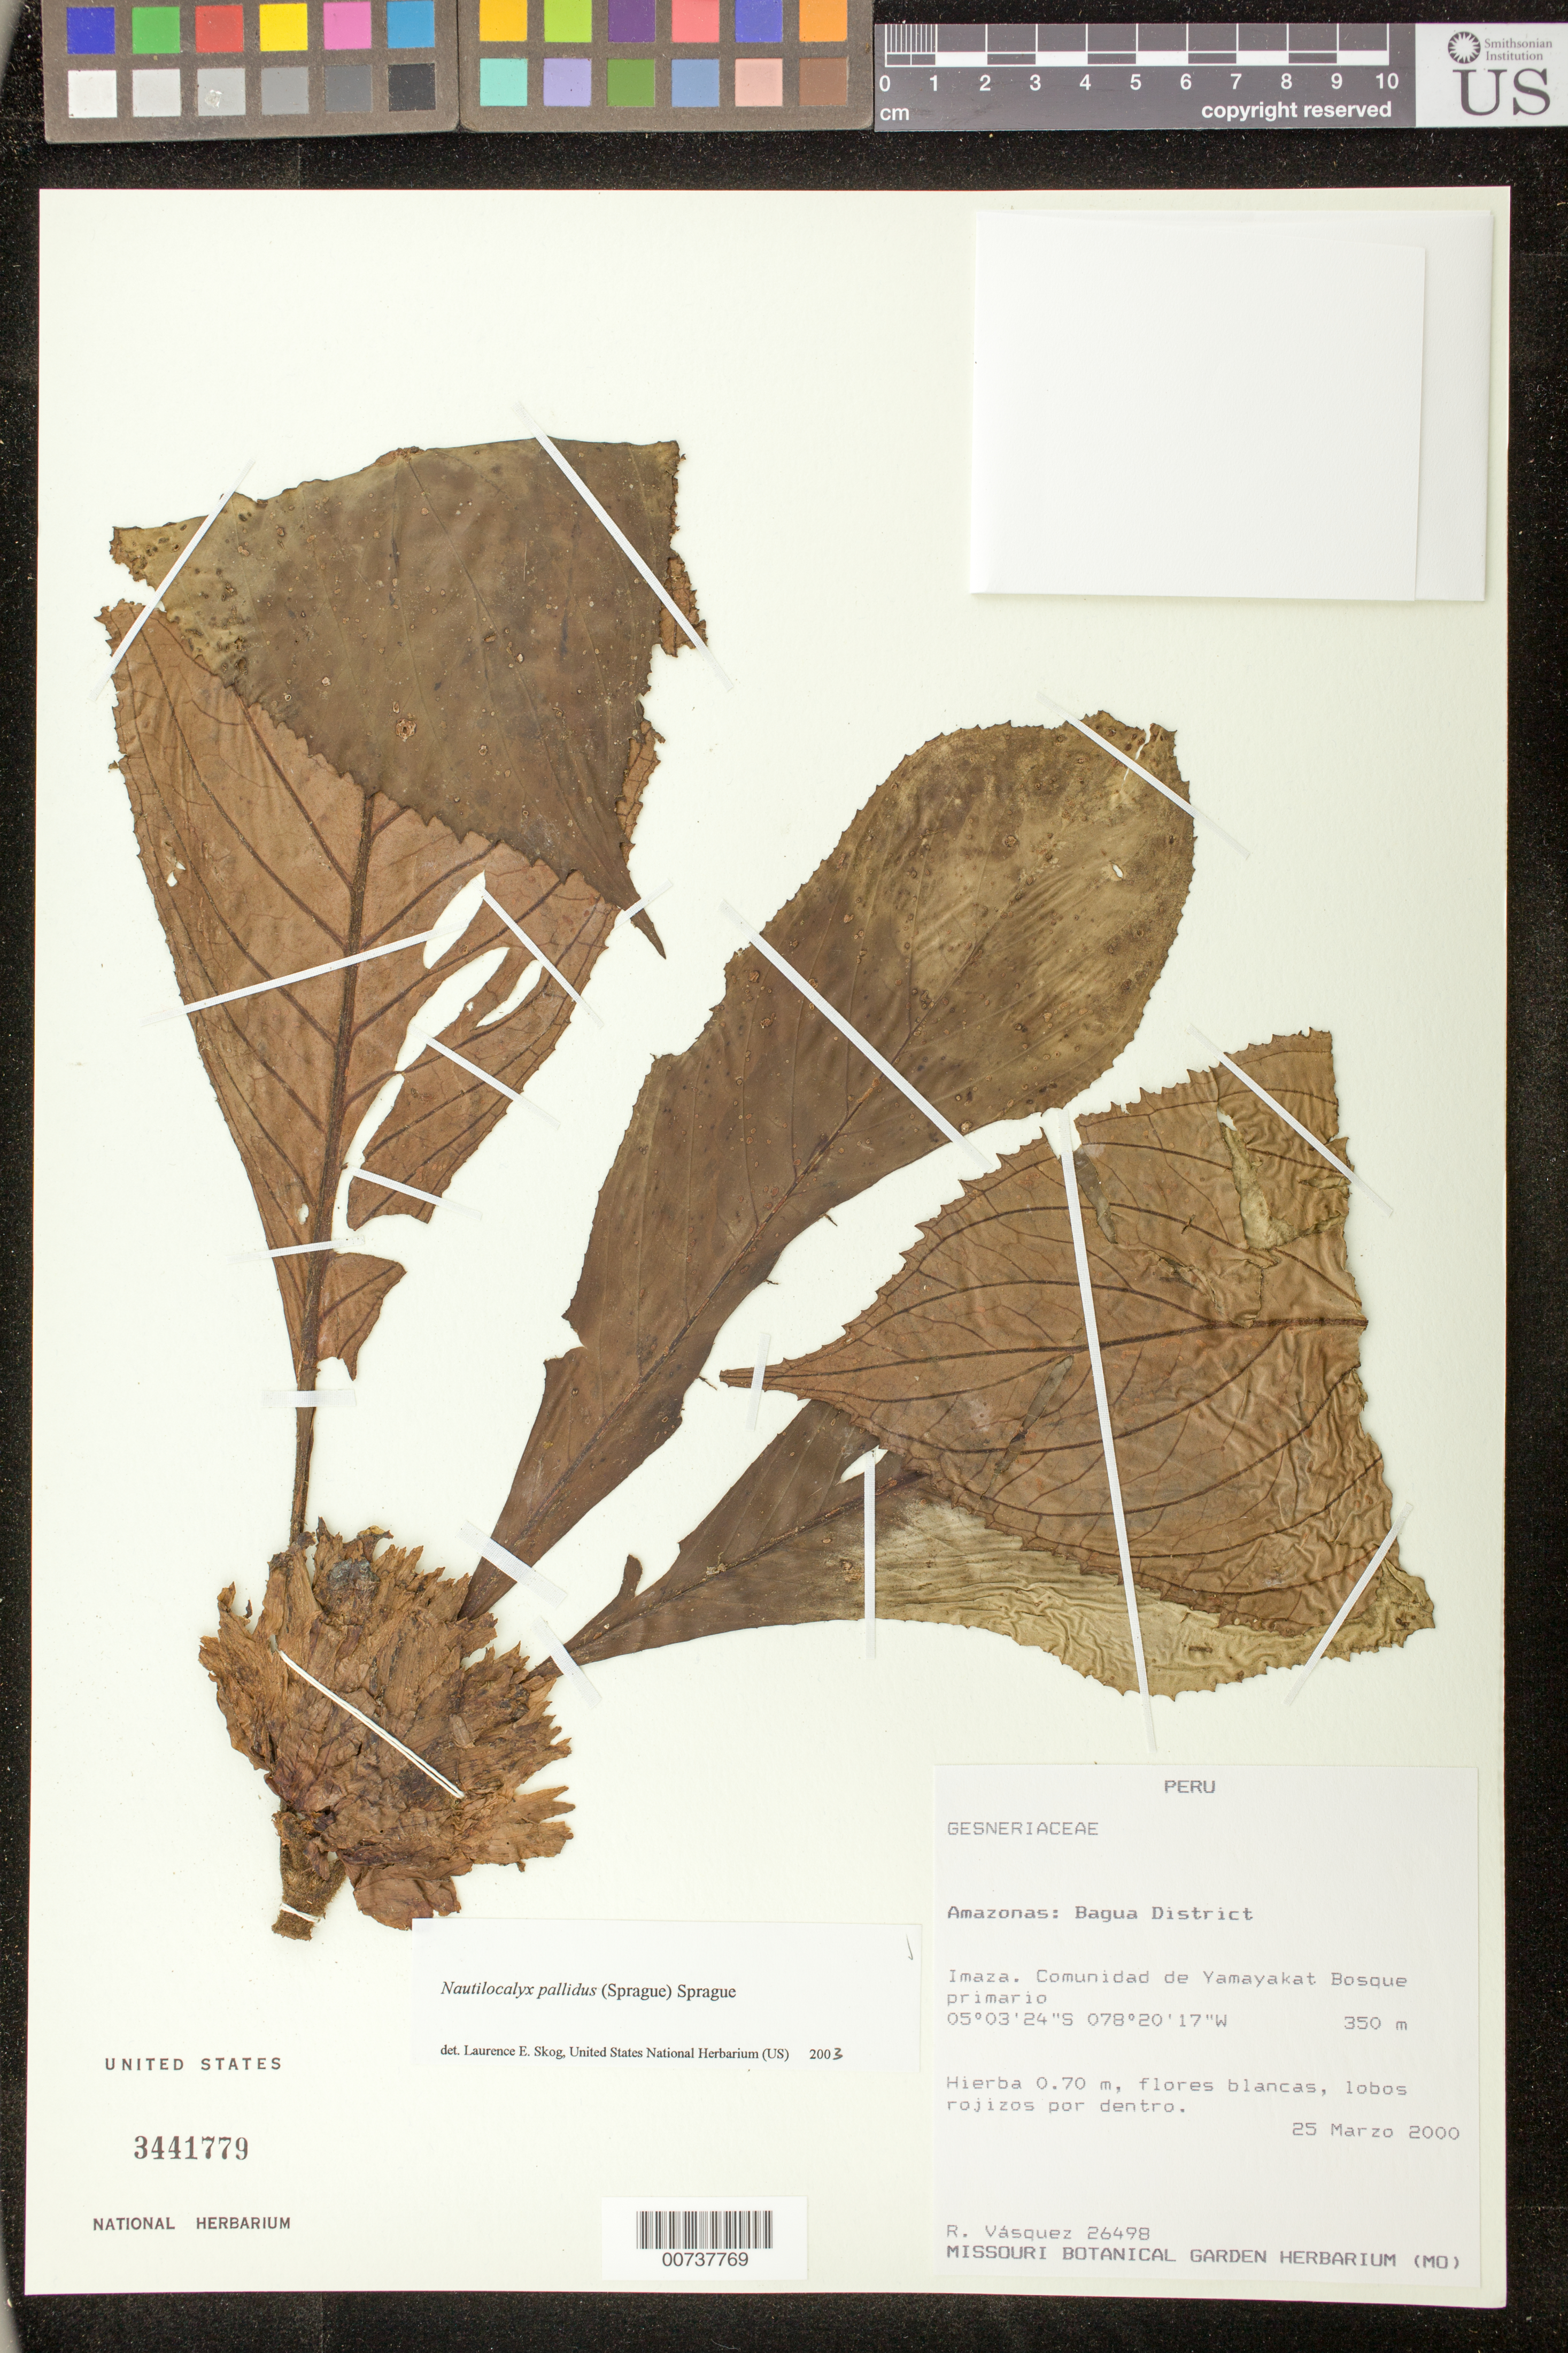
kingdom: Plantae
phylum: Tracheophyta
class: Magnoliopsida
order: Lamiales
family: Gesneriaceae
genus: Nautilocalyx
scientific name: Nautilocalyx pallidus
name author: (Sprague) C. Sprague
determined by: Skog, Laurence E.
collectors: R. Vásquez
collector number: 26498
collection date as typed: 25 Mar 2000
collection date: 2000-03-25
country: Peru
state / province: Amazonas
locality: Bagua District, Imaza, comunidad de Yamayakat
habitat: Bosque primario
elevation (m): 350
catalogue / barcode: US 3441779